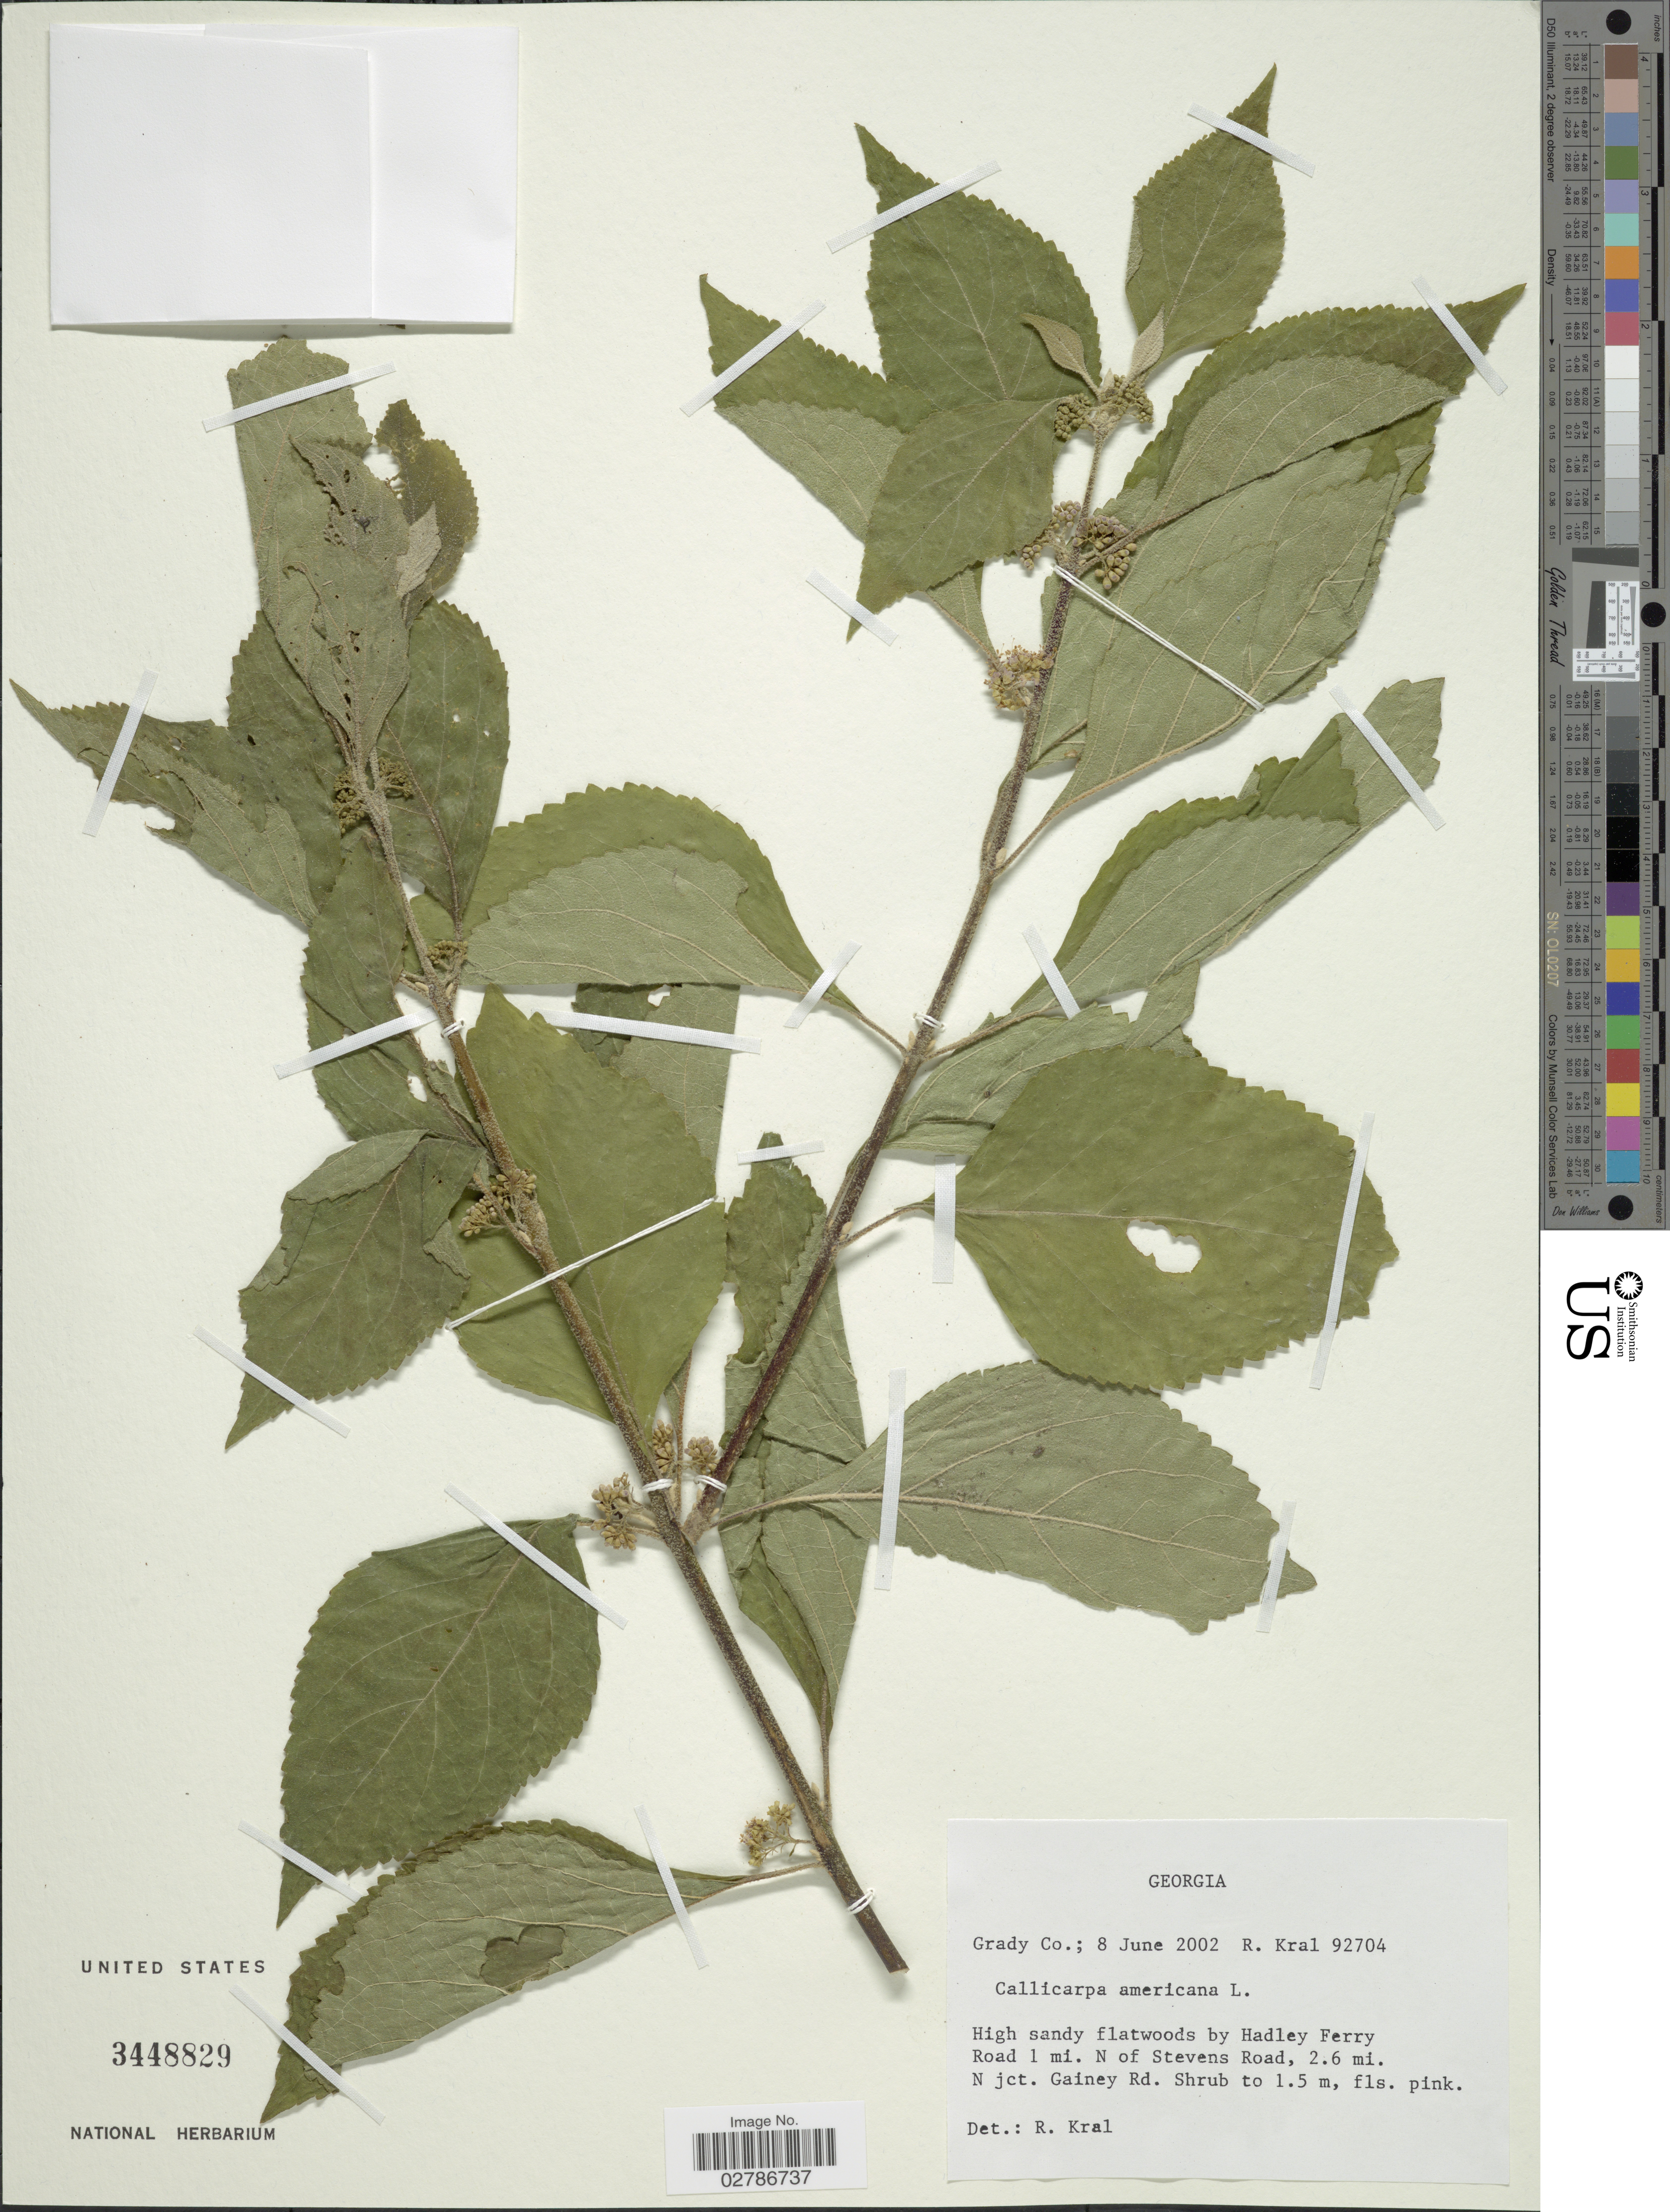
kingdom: Plantae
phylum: Tracheophyta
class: Magnoliopsida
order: Lamiales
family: Lamiaceae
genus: Callicarpa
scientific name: Callicarpa americana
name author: L.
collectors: R. Kral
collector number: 92704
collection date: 2002-06-08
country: United States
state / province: Georgia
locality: Grady Co. Hadley Ferry Road 1 mi. N of Stevens Road, 2.6 mi. N jct. Gainey Rd.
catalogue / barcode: US 3448829